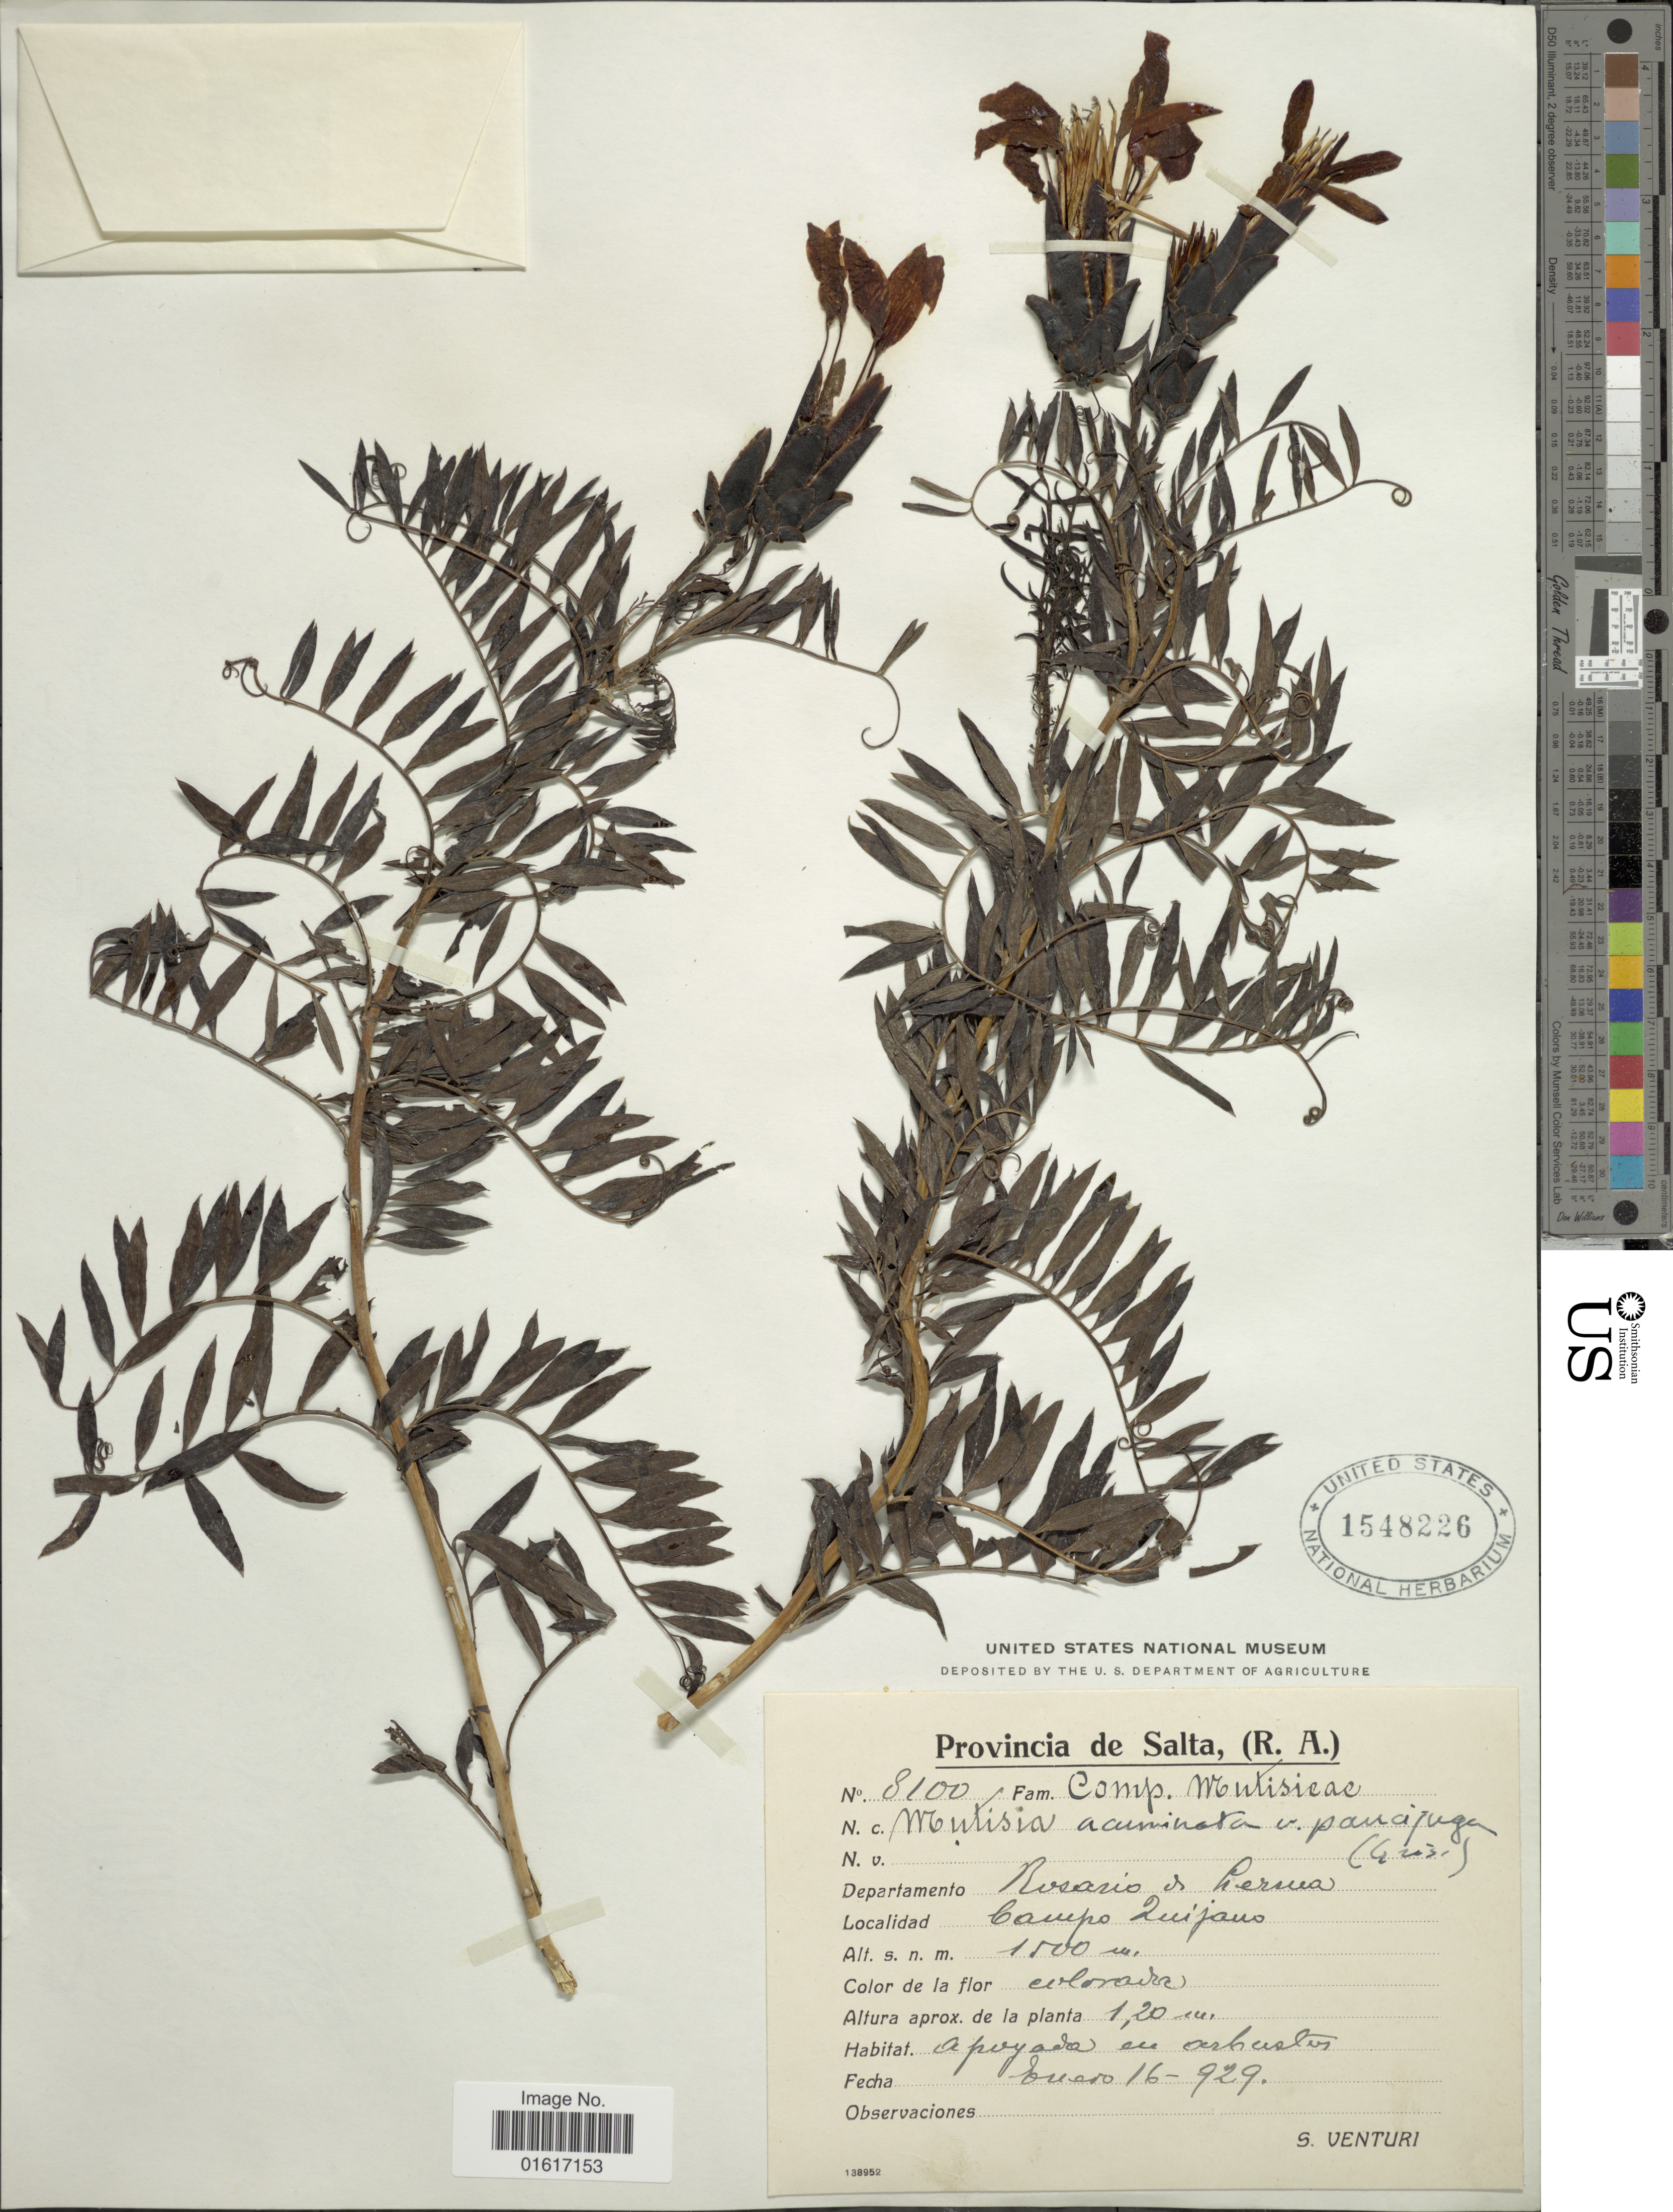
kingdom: Plantae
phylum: Tracheophyta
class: Magnoliopsida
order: Asterales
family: Asteraceae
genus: Mutisia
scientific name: Mutisia acuminata var. paucijuga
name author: (Griseb.) Cabrera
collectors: S. Venturi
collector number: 8100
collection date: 1929-01-16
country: Argentina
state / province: Salta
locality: Rosario & Lerua. Campo Zuijauo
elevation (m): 1500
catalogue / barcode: US 1548226